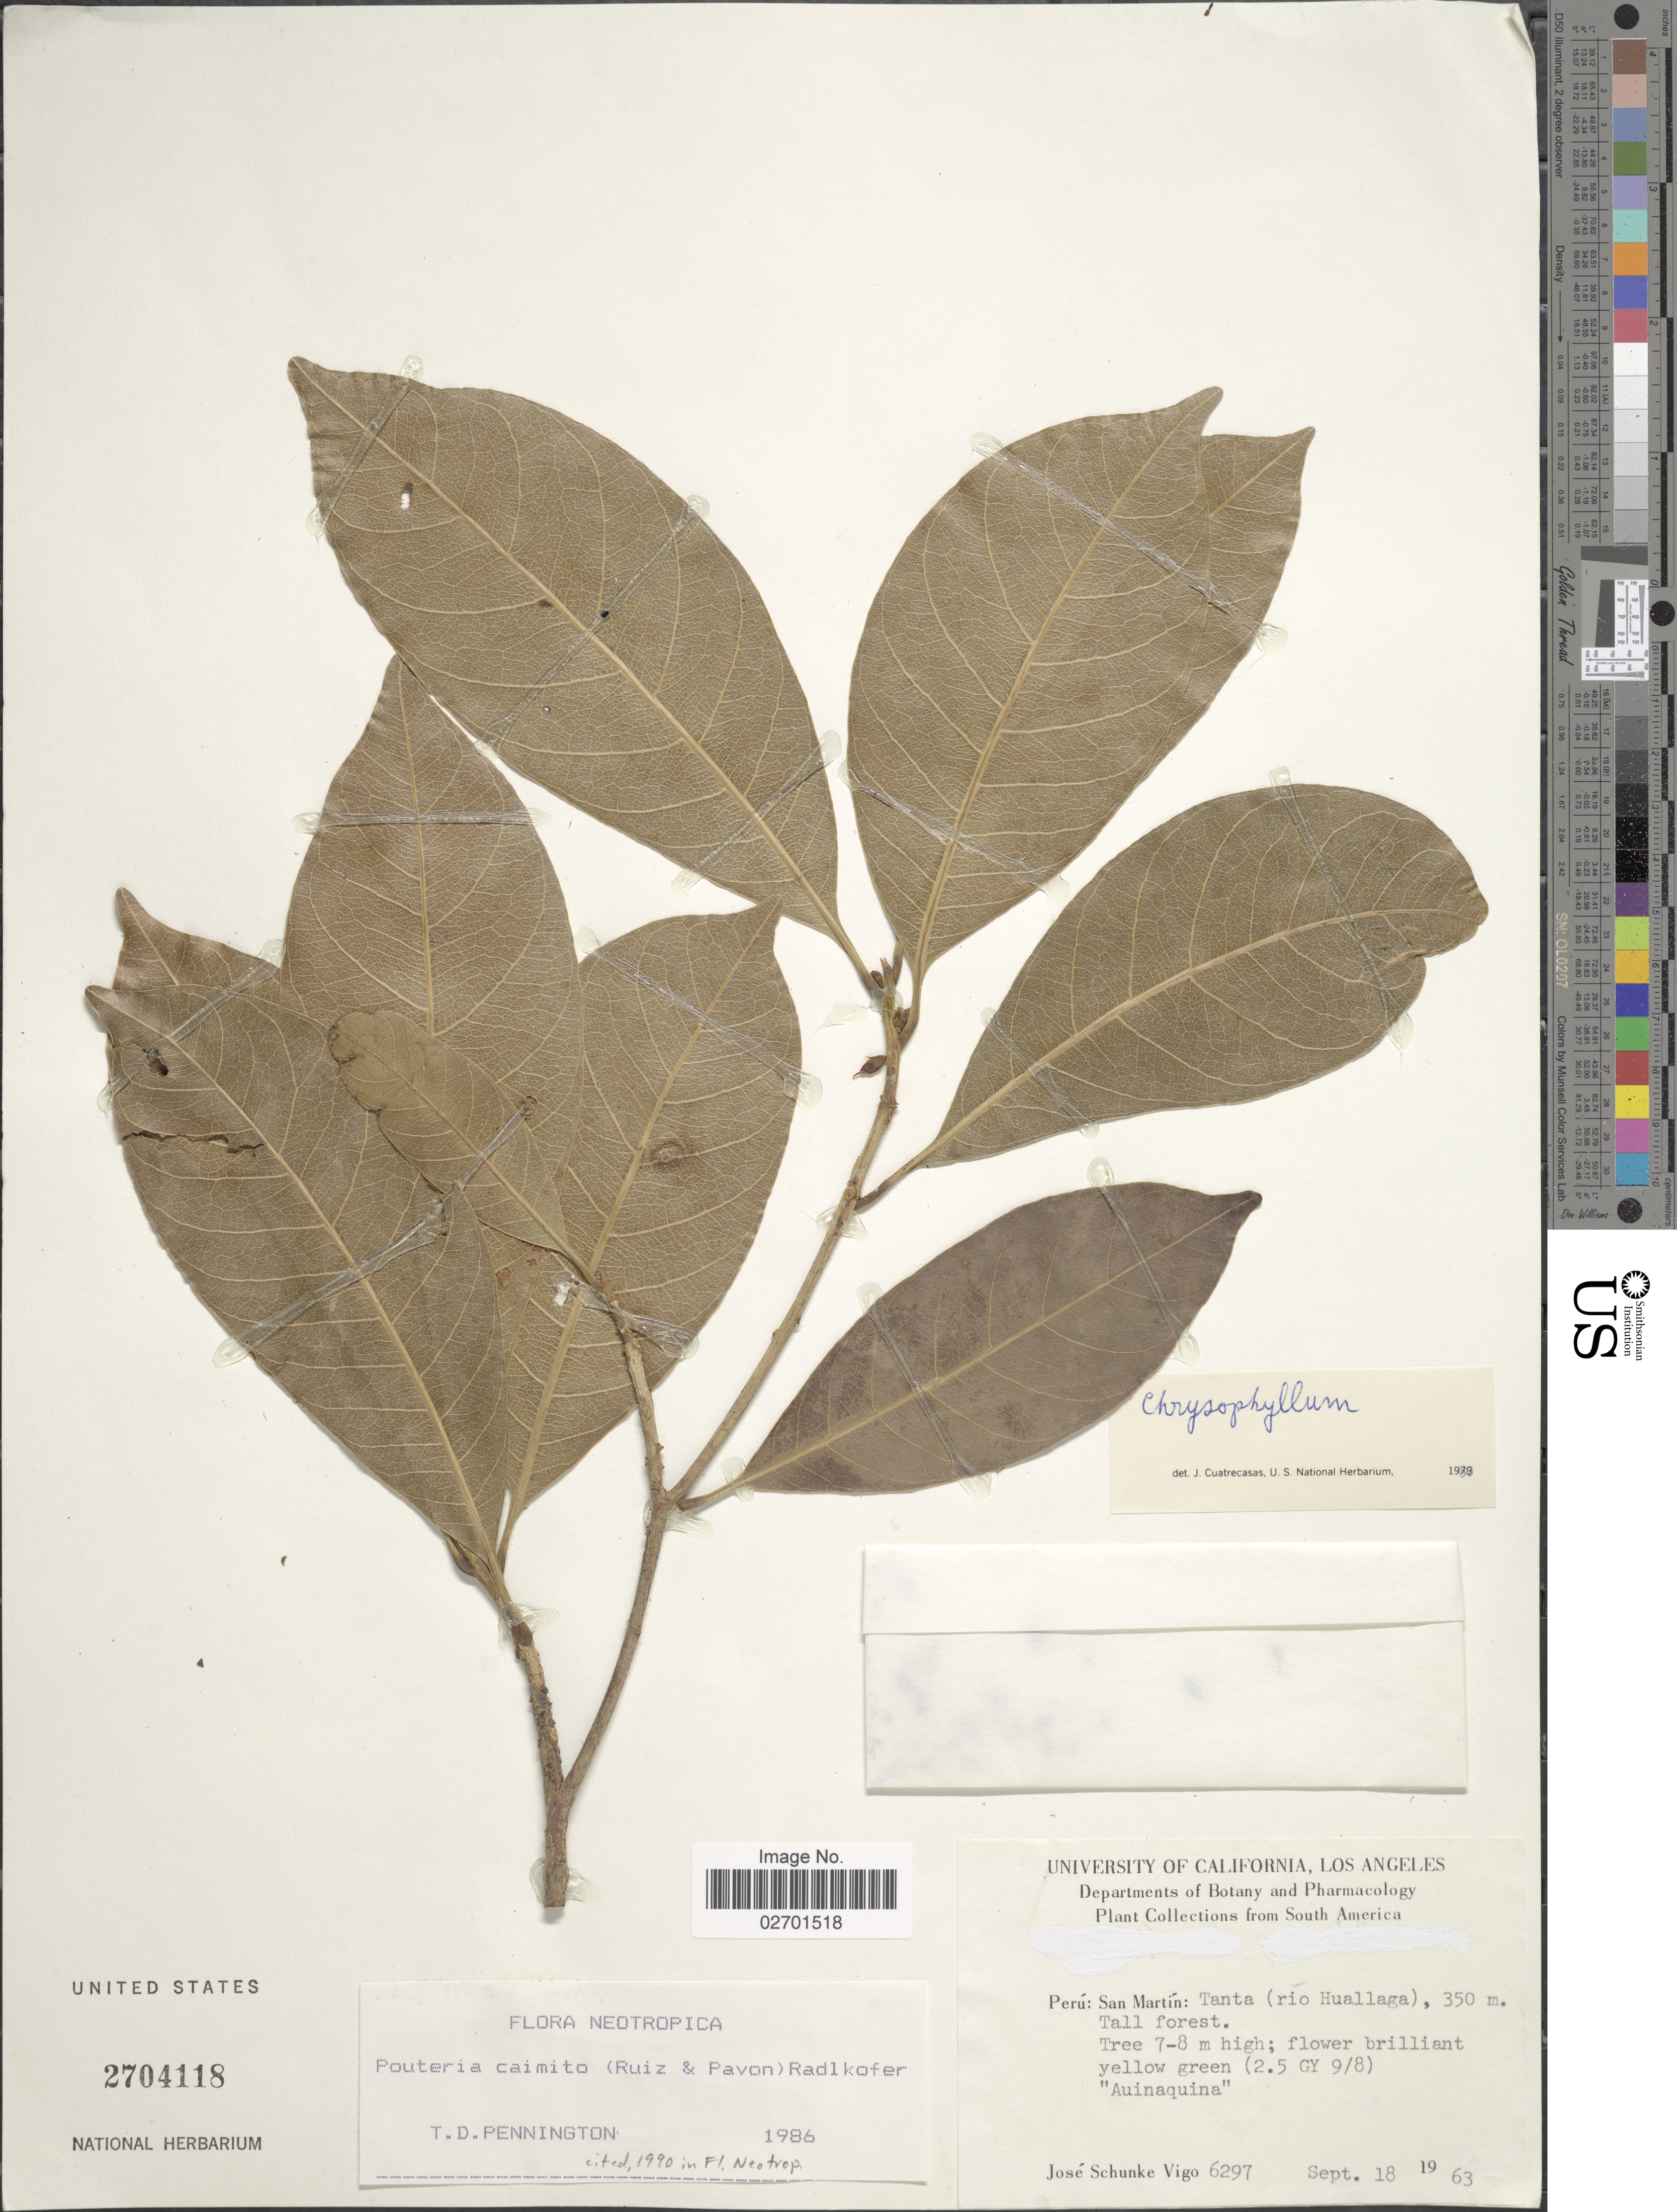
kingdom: Plantae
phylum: Tracheophyta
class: Magnoliopsida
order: Ericales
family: Sapotaceae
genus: Pouteria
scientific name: Pouteria caimito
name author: (Ruiz & Pav.) Radlk.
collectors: J. Schunke Vigo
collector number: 6297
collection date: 1963-09-18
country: Peru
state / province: San Martín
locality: Tanta (rio Huallaga), (2.5 CY 9/8) [unsure placement].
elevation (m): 350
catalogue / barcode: US 2704118